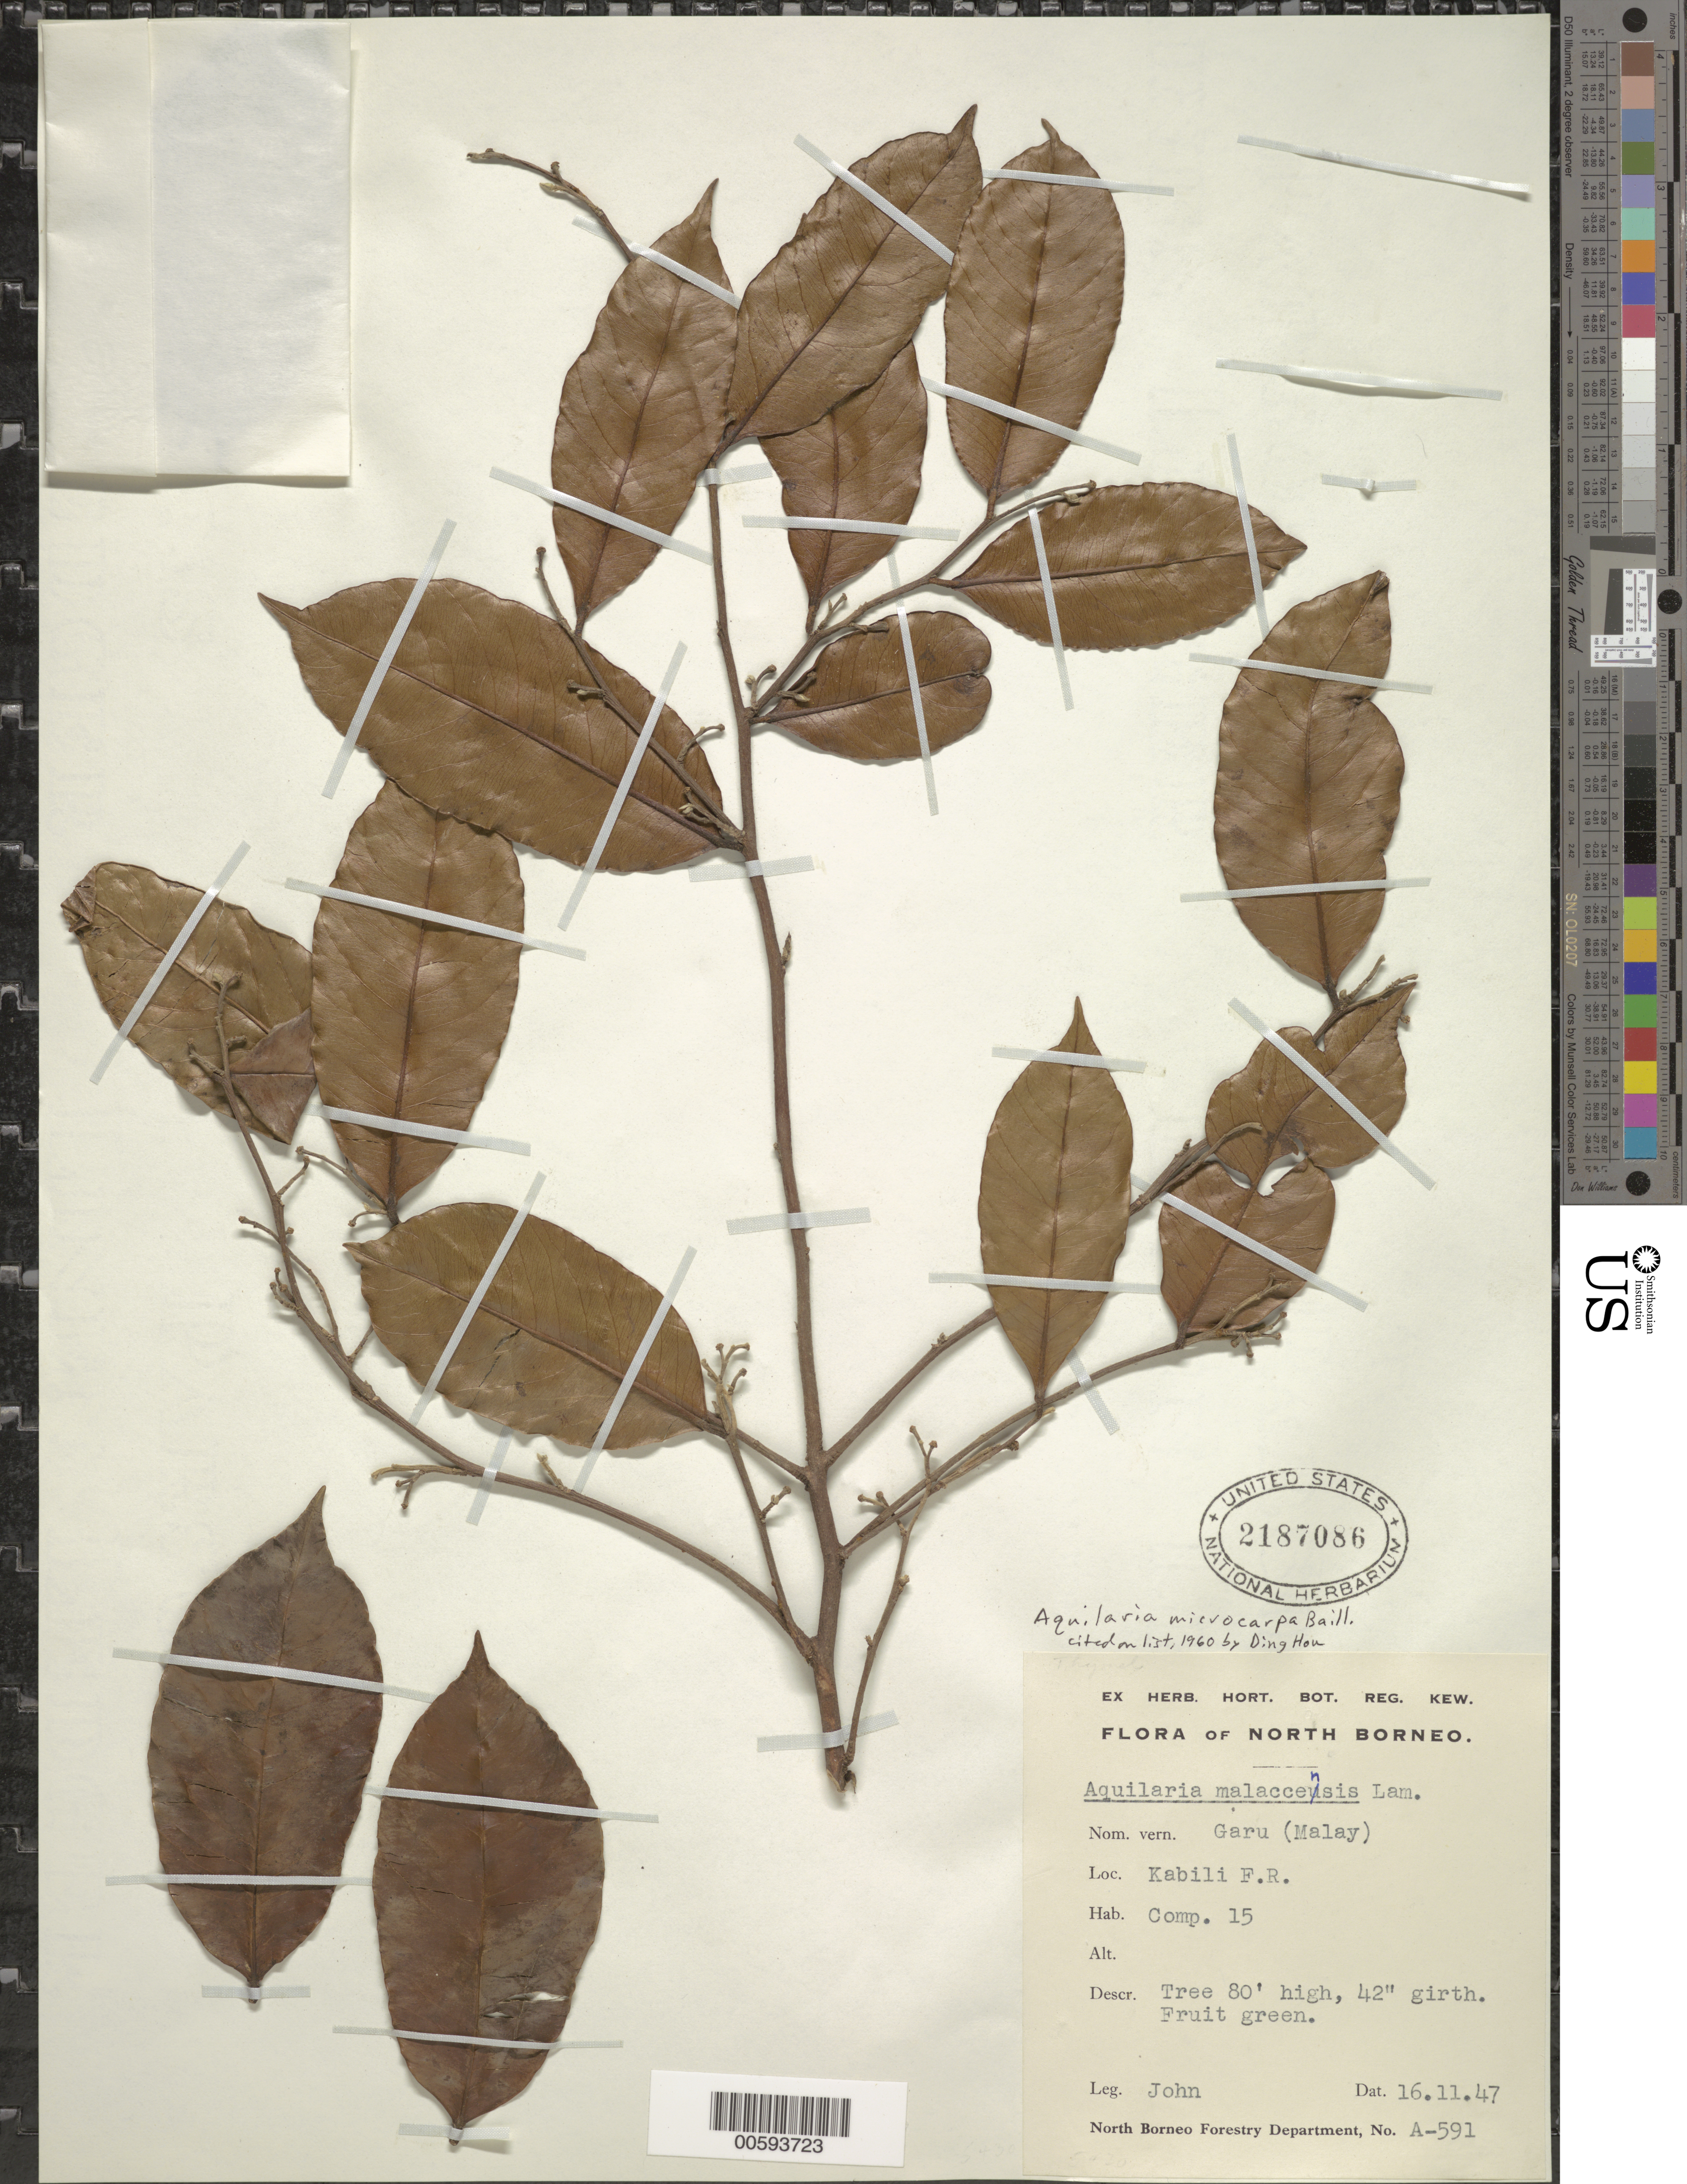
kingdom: Plantae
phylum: Tracheophyta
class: Magnoliopsida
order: Malvales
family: Thymelaeaceae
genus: Aquilaria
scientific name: Aquilaria microcarpa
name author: Baill.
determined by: Hou, D.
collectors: -. John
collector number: a-591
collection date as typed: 16 Nov 1947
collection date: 1947-11-16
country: Malaysia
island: Borneo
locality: Kabili F.R., Garu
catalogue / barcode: US 2187086